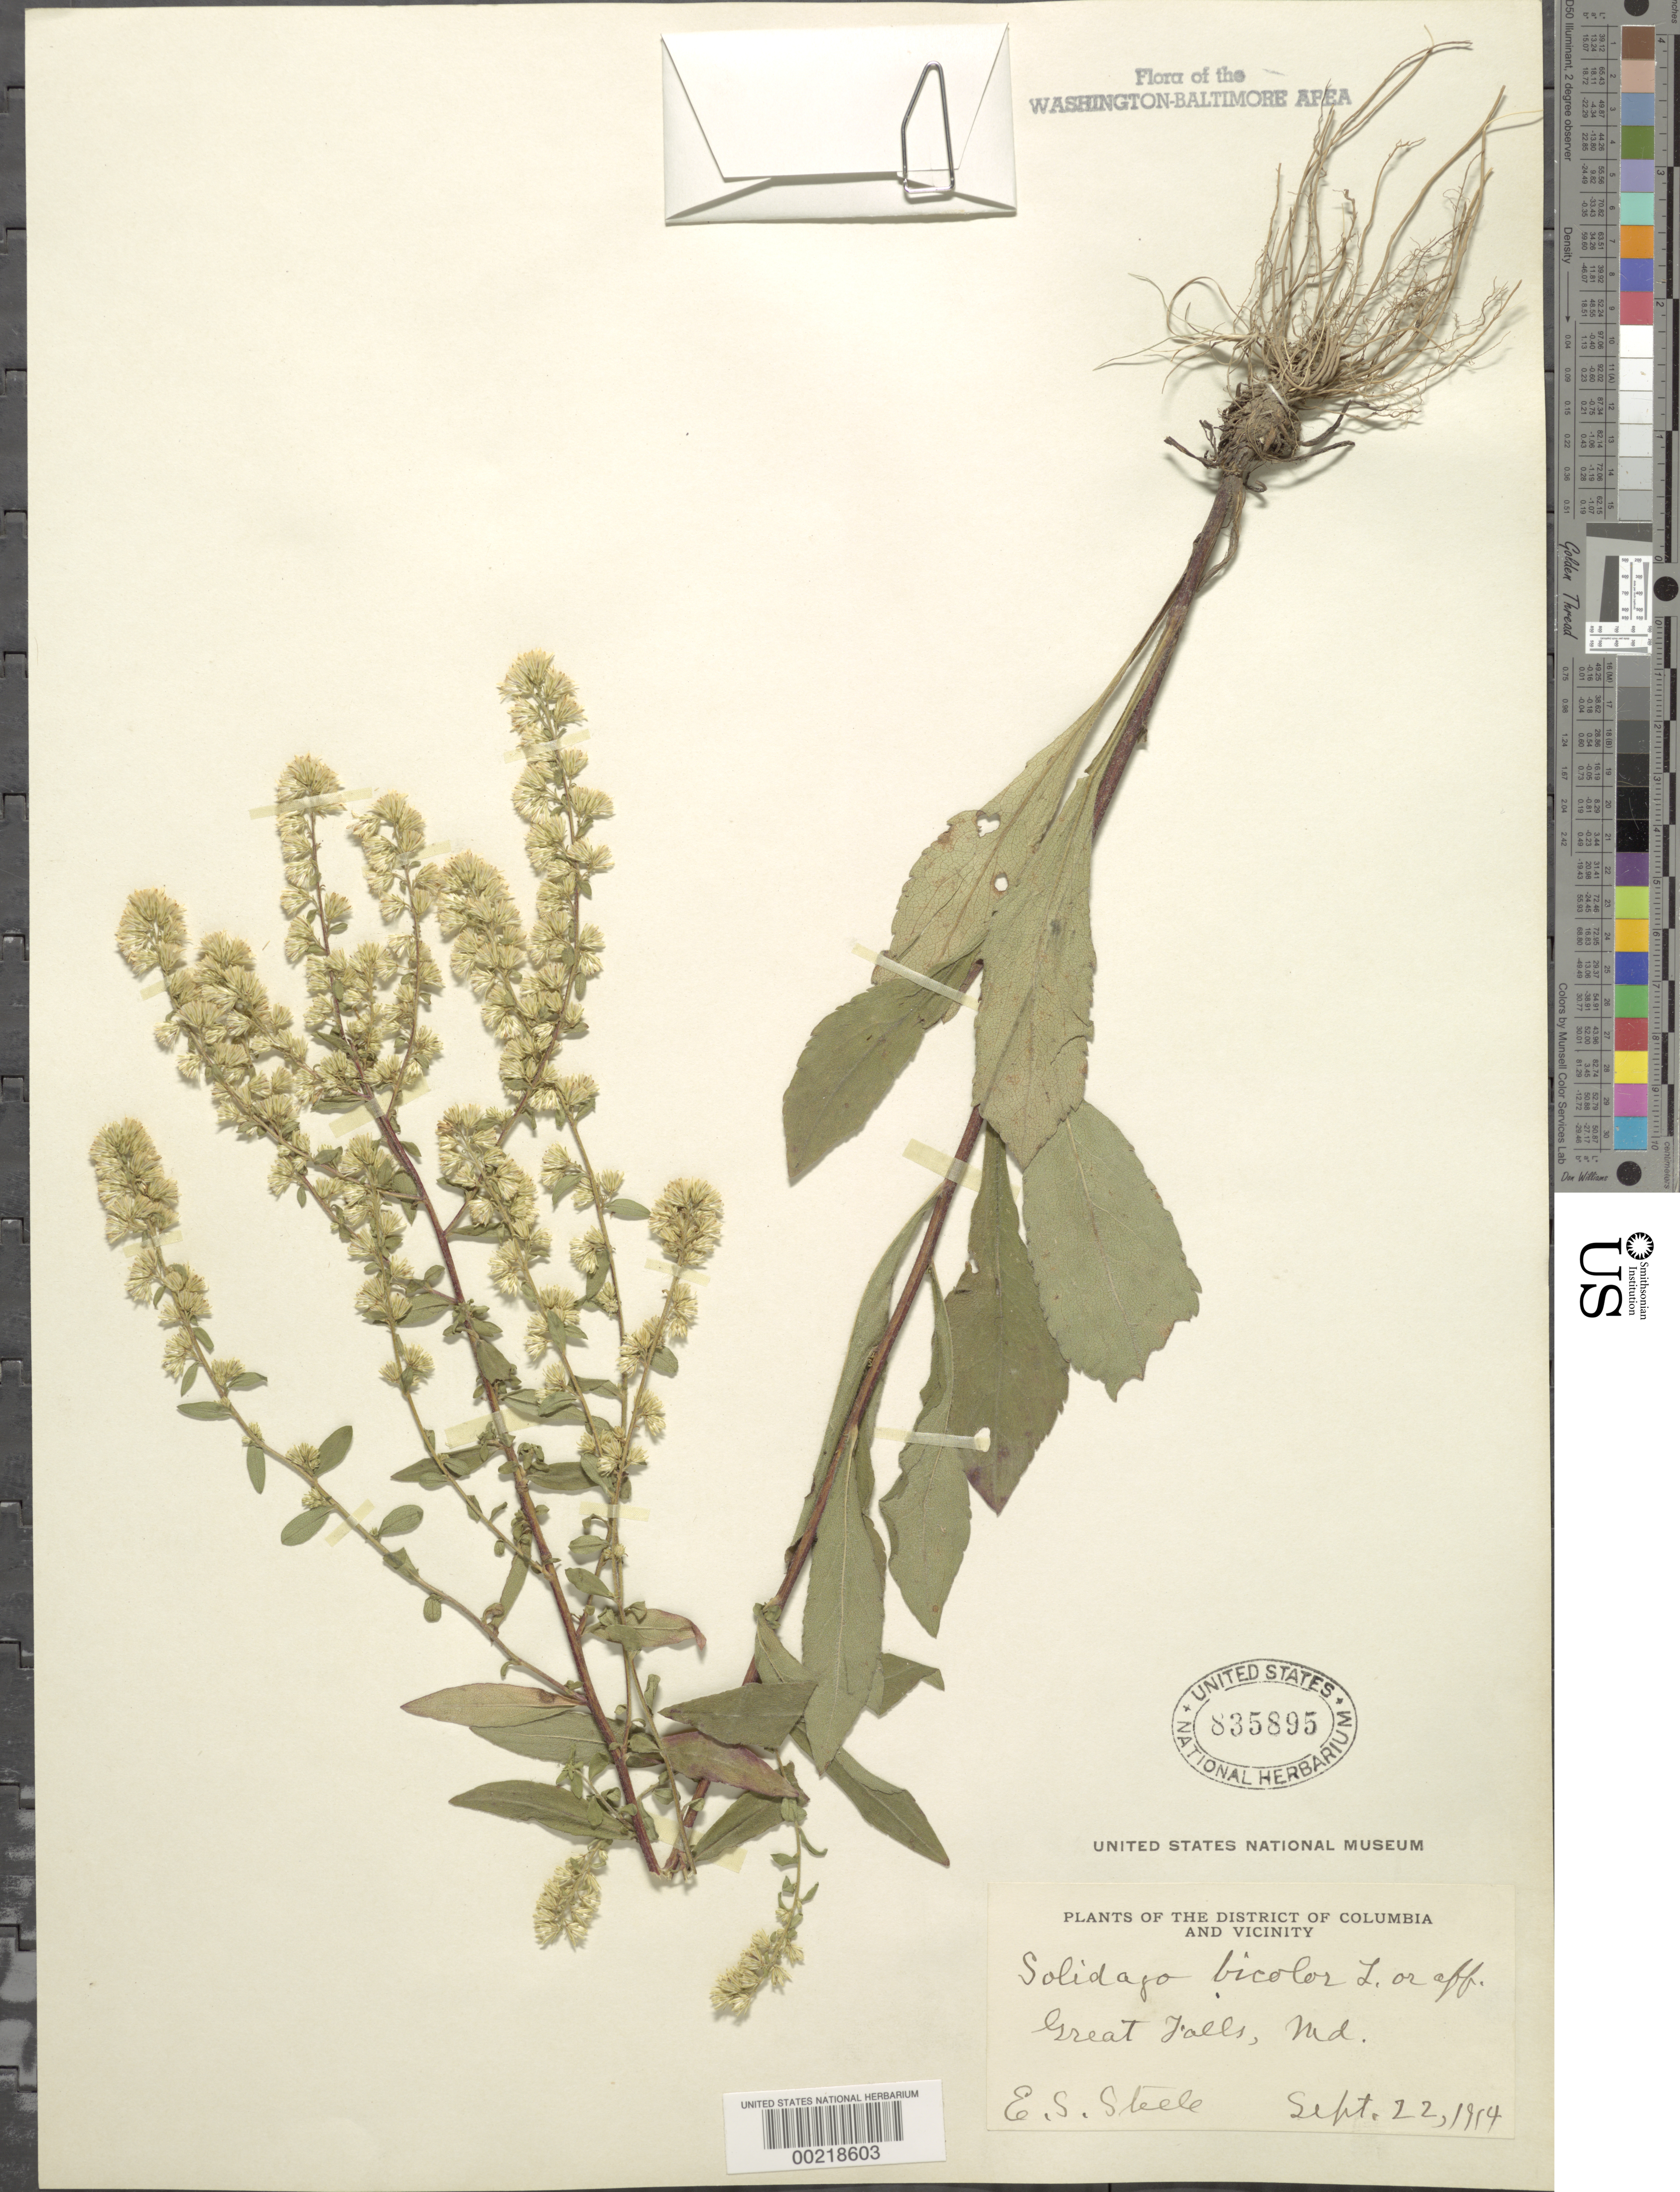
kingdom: Plantae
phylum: Tracheophyta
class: Magnoliopsida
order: Asterales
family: Asteraceae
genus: Solidago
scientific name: Solidago bicolor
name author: L.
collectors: E. Steele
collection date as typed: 22 Sep 1914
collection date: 1914-09-22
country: United States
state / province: Maryland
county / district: Montgomery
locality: Great Falls C. & O. Canal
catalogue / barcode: US 835895